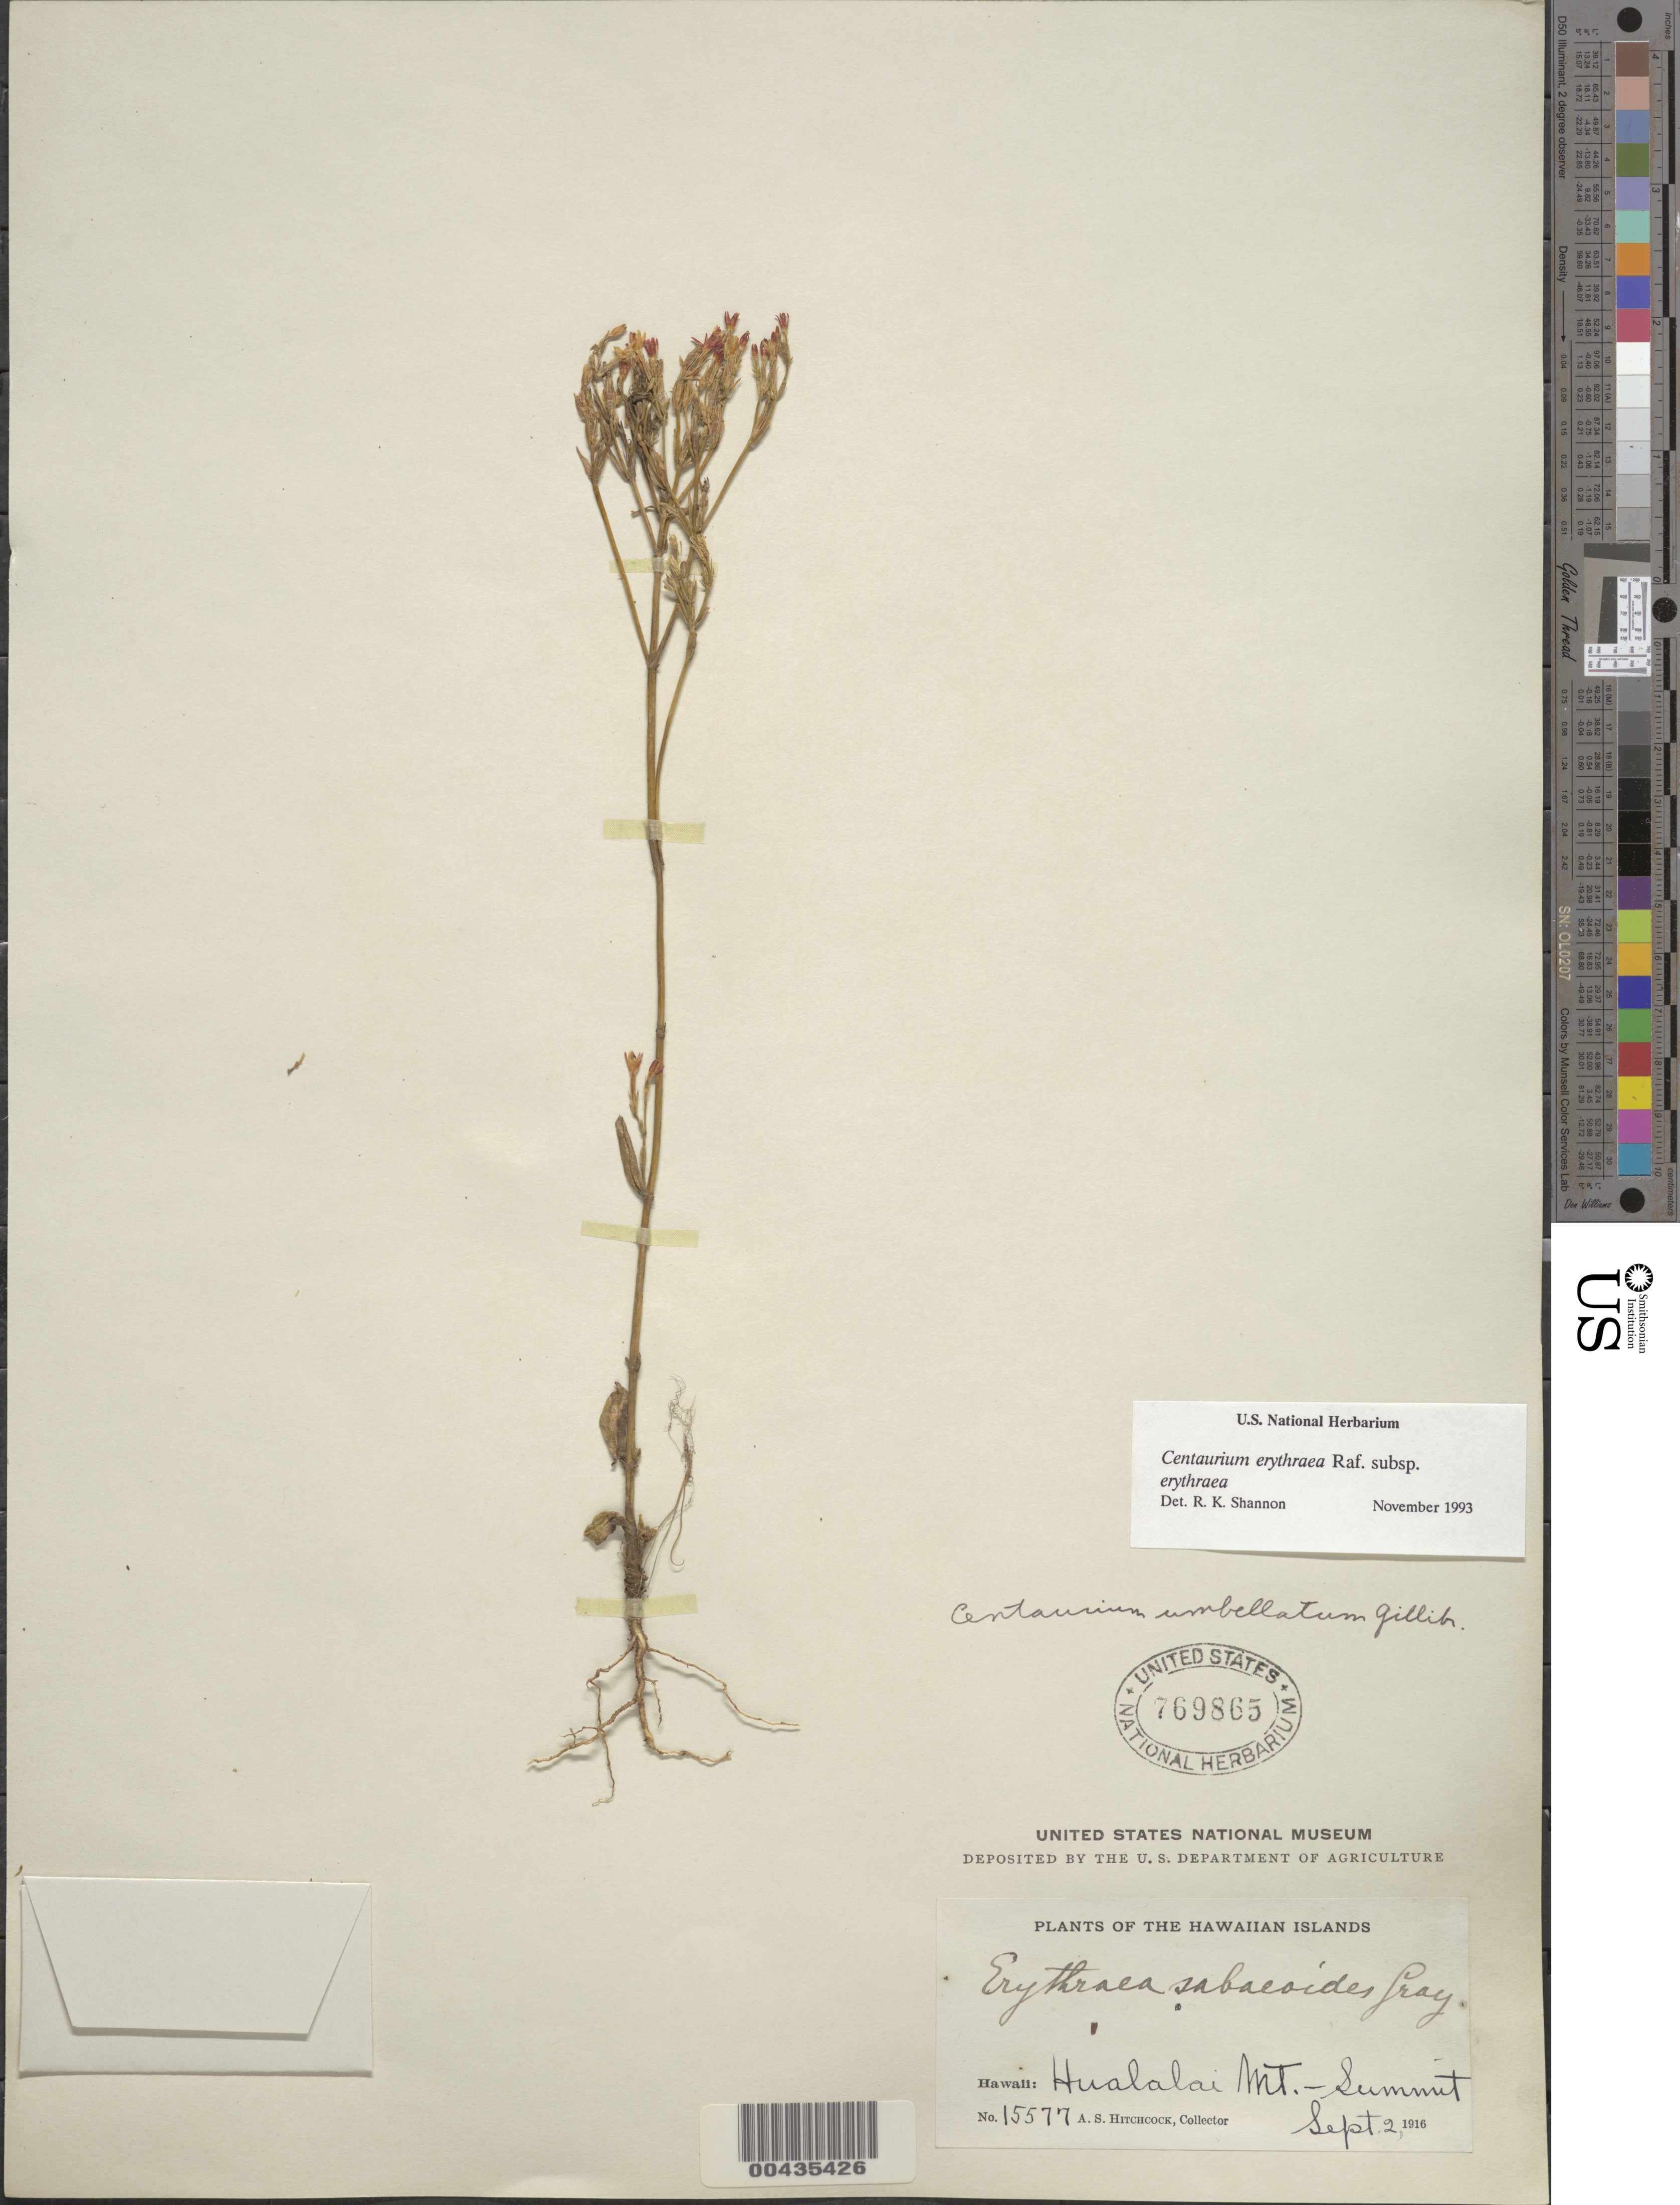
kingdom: Plantae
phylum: Tracheophyta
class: Magnoliopsida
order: Gentianales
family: Gentianaceae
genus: Centaurium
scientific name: Centaurium erythraea subsp. erythraea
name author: Rafn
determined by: Shannon, R. K., (UNITED STATES)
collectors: A. S. Hitchcock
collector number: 15577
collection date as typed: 2 Sep 1916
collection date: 1916-09-02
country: United States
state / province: Hawaii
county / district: Hawaii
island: Hawaii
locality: Hualalai Mountain, summit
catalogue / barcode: US 769865